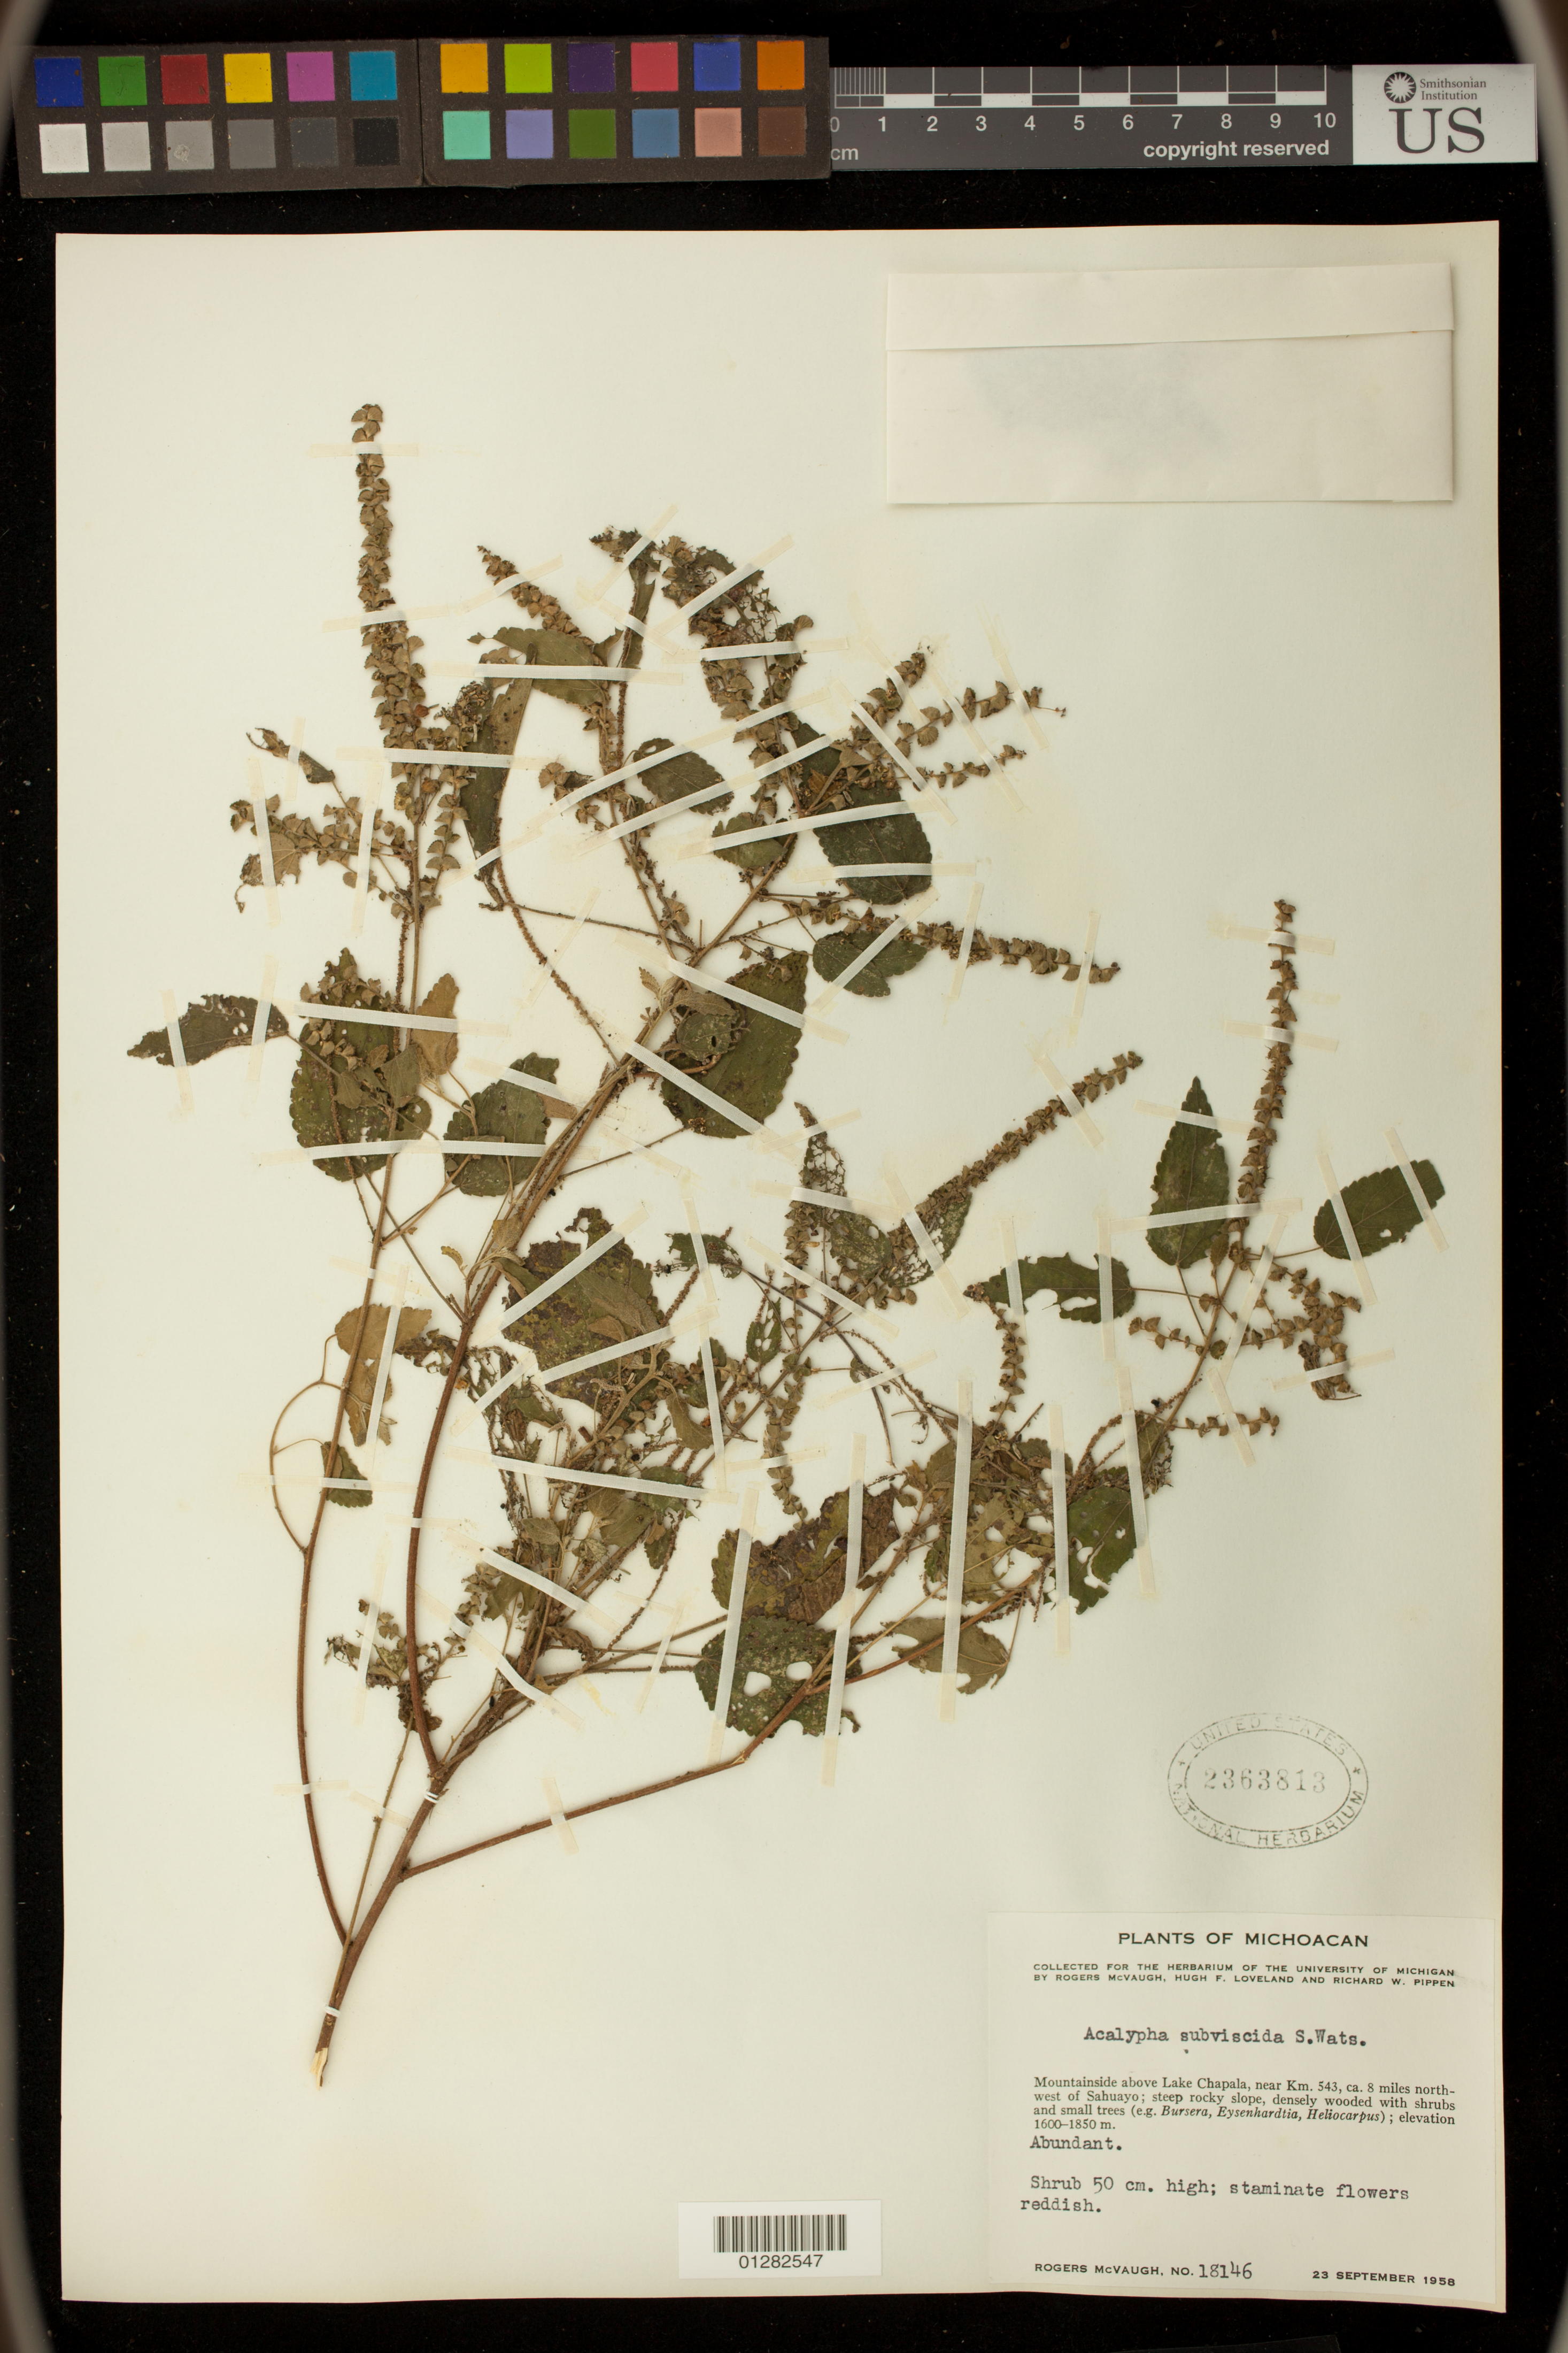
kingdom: Plantae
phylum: Tracheophyta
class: Magnoliopsida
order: Malpighiales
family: Euphorbiaceae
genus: Acalypha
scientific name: Acalypha subviscida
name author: S. Watson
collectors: G. B. Hinton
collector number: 18146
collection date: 1958-09-23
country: Mexico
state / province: Jalisco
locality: Mountainside above Lake Chapala, near Km. 543, ca. 8 miles northwest of Sahuayo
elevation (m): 1600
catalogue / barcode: US 2363813